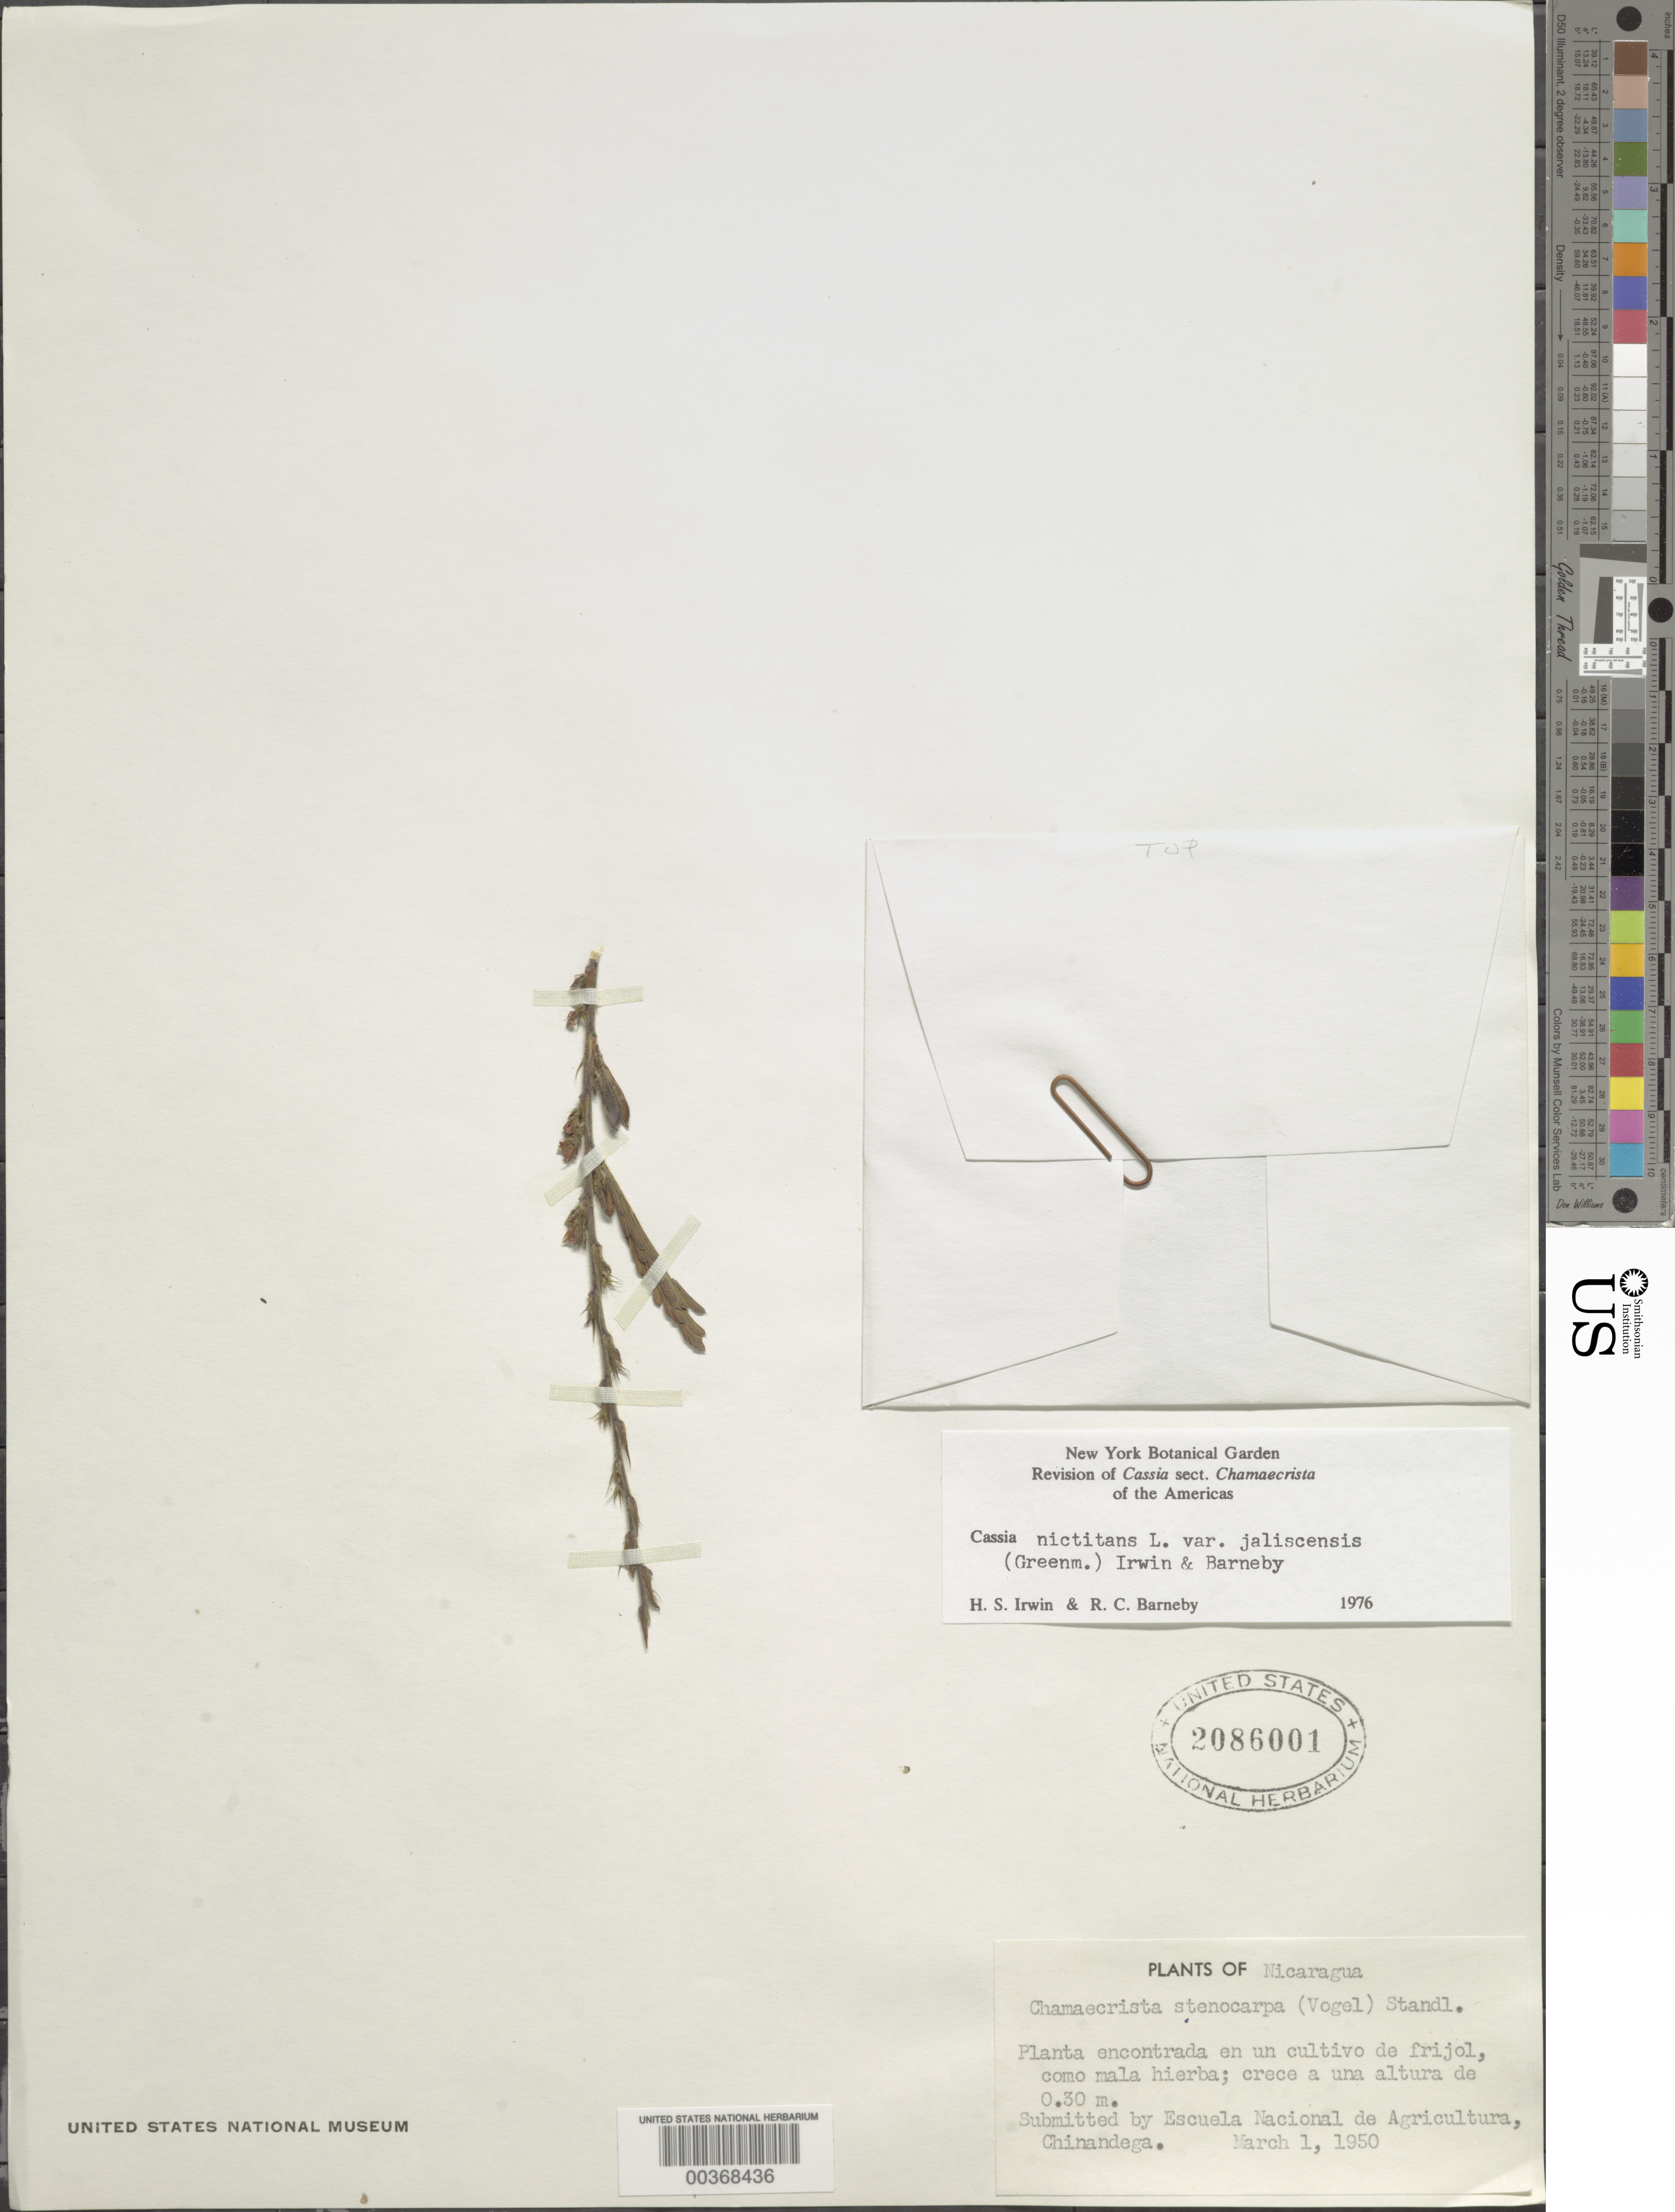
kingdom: Plantae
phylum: Tracheophyta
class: Magnoliopsida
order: Fabales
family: Fabaceae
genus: Chamaecrista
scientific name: Chamaecrista nictitans var. jaliscensis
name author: (Greenm.) H.S. Irwin & Barneby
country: Nicaragua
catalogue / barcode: US 2086001